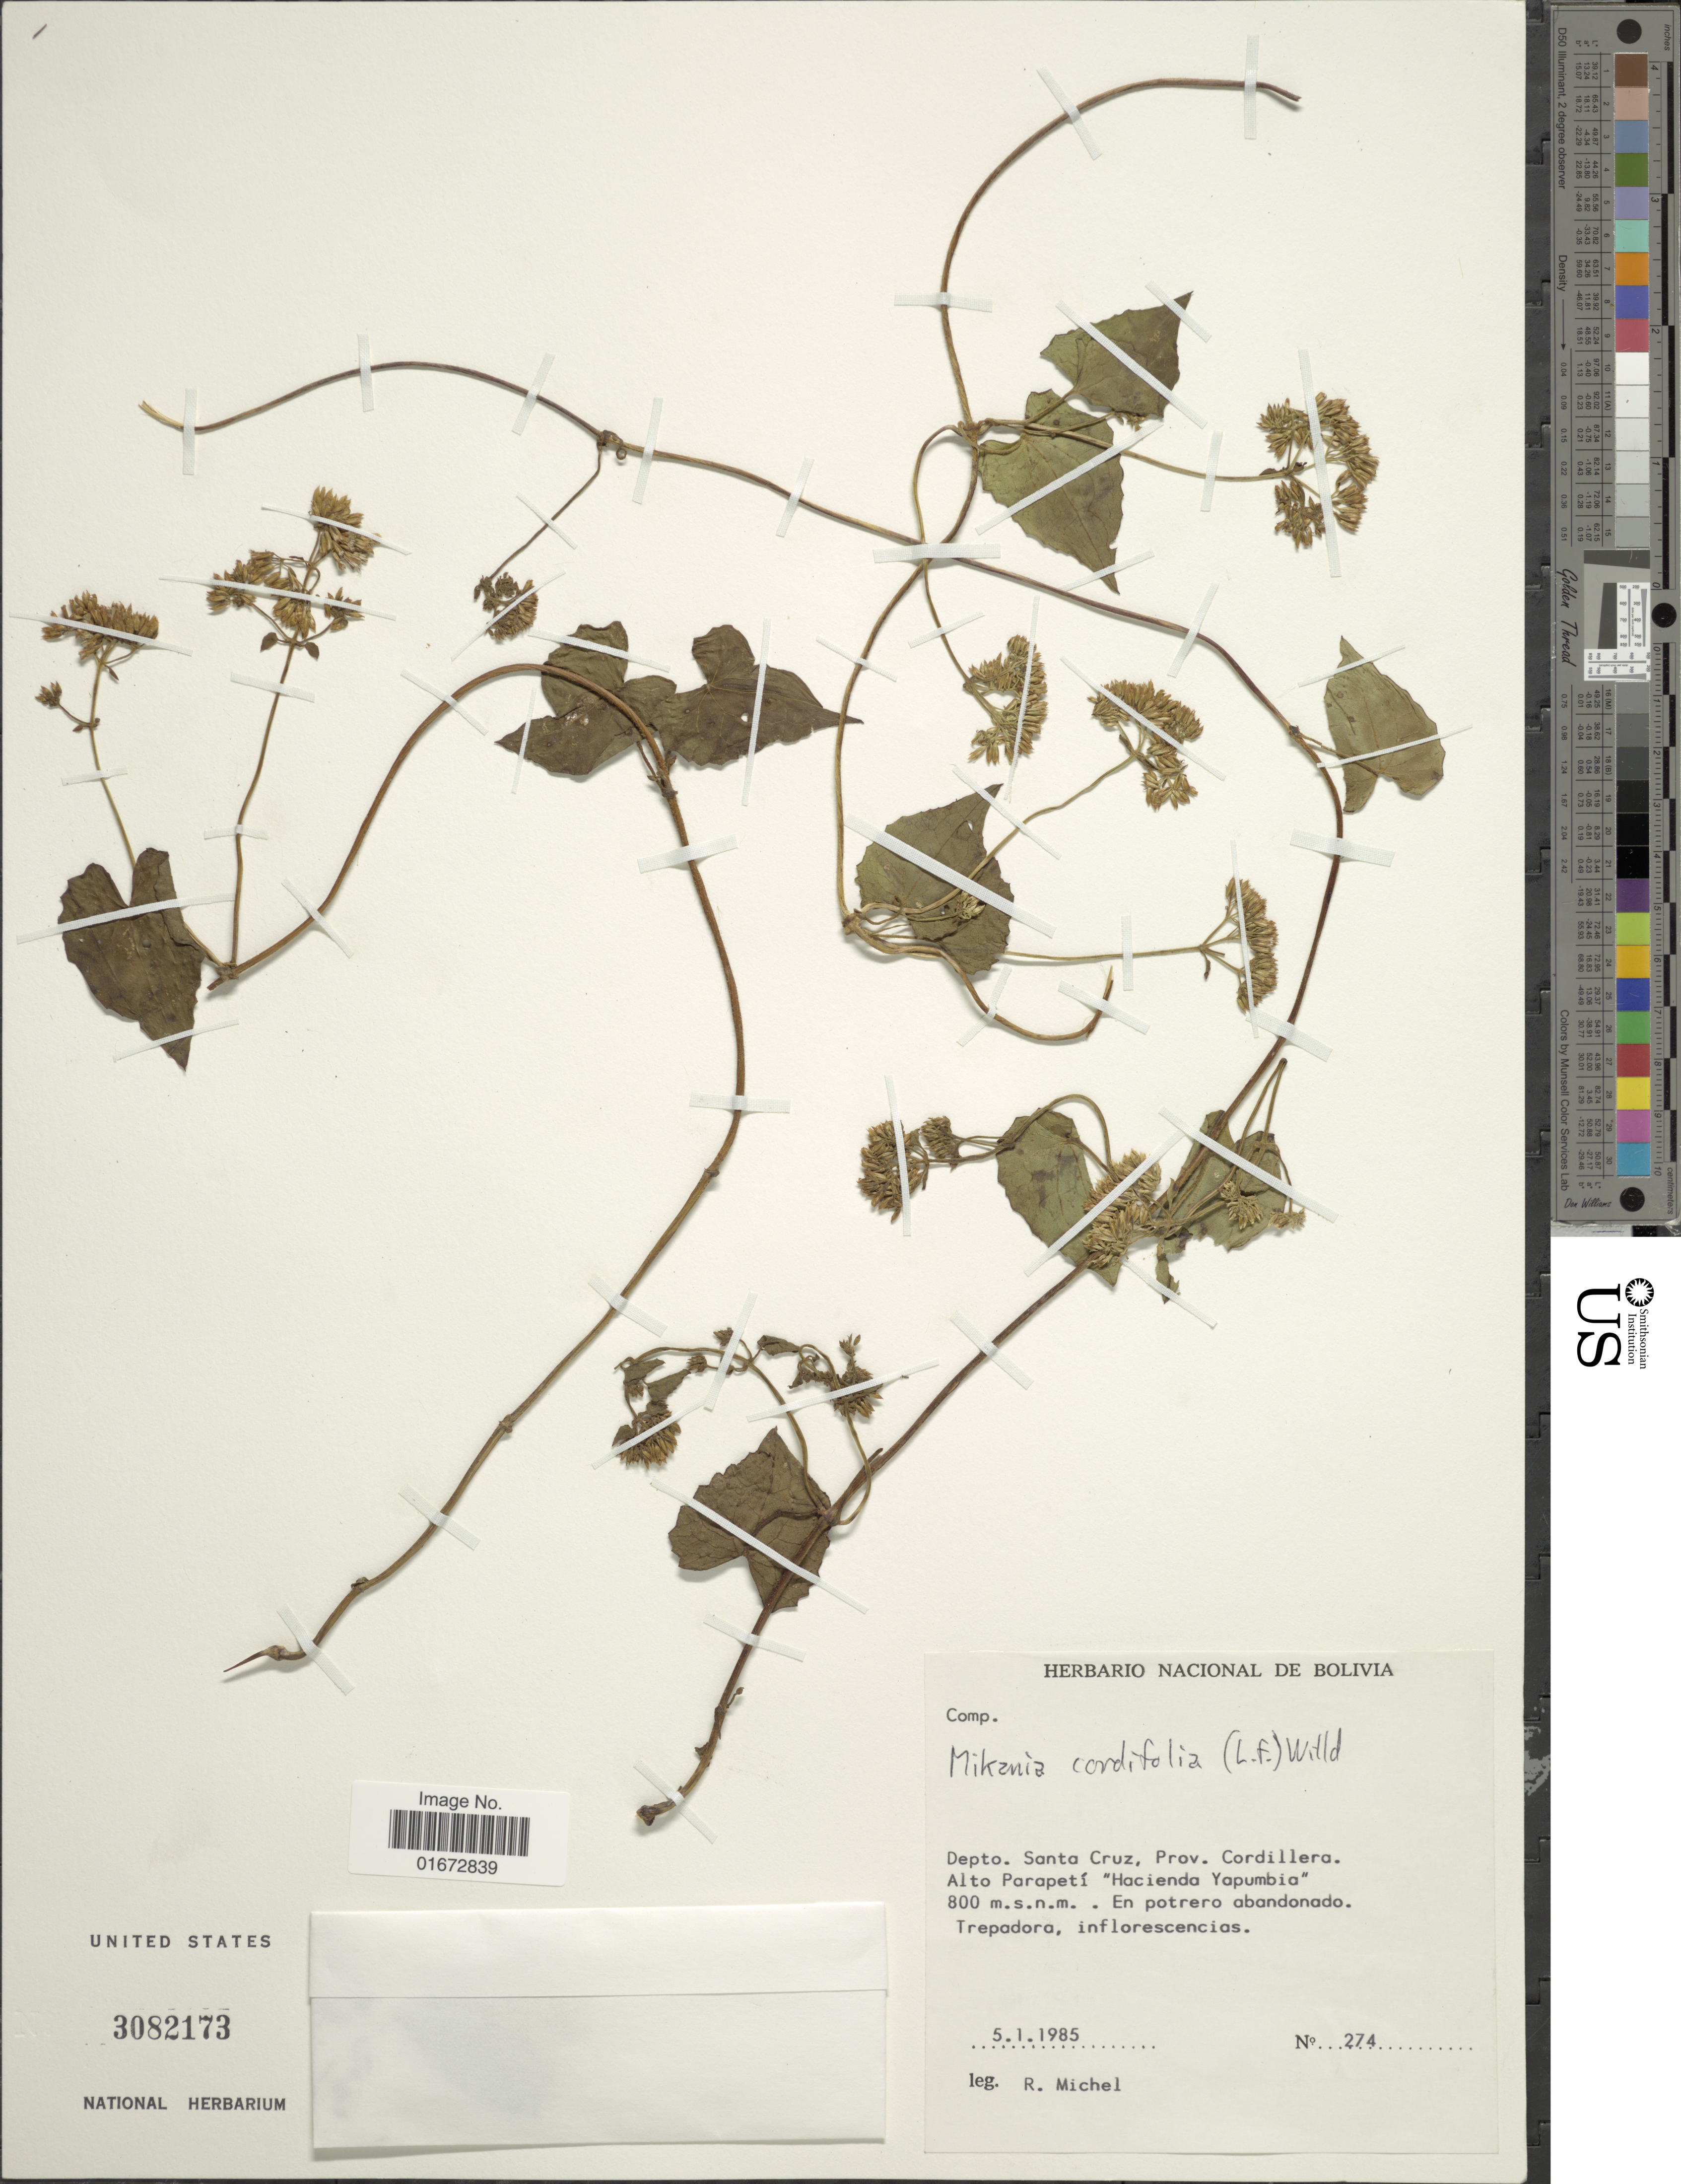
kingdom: Plantae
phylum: Tracheophyta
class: Magnoliopsida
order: Asterales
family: Asteraceae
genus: Mikania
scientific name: Mikania micrantha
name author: Kunth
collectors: R. Michel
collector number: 274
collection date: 1985-01-05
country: Bolivia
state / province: Santa Cruz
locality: Depto. Santa Cruz, Prov. Cordillera. Alto Parapetí "Hacienda Yapumbia"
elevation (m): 800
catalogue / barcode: US 3082173